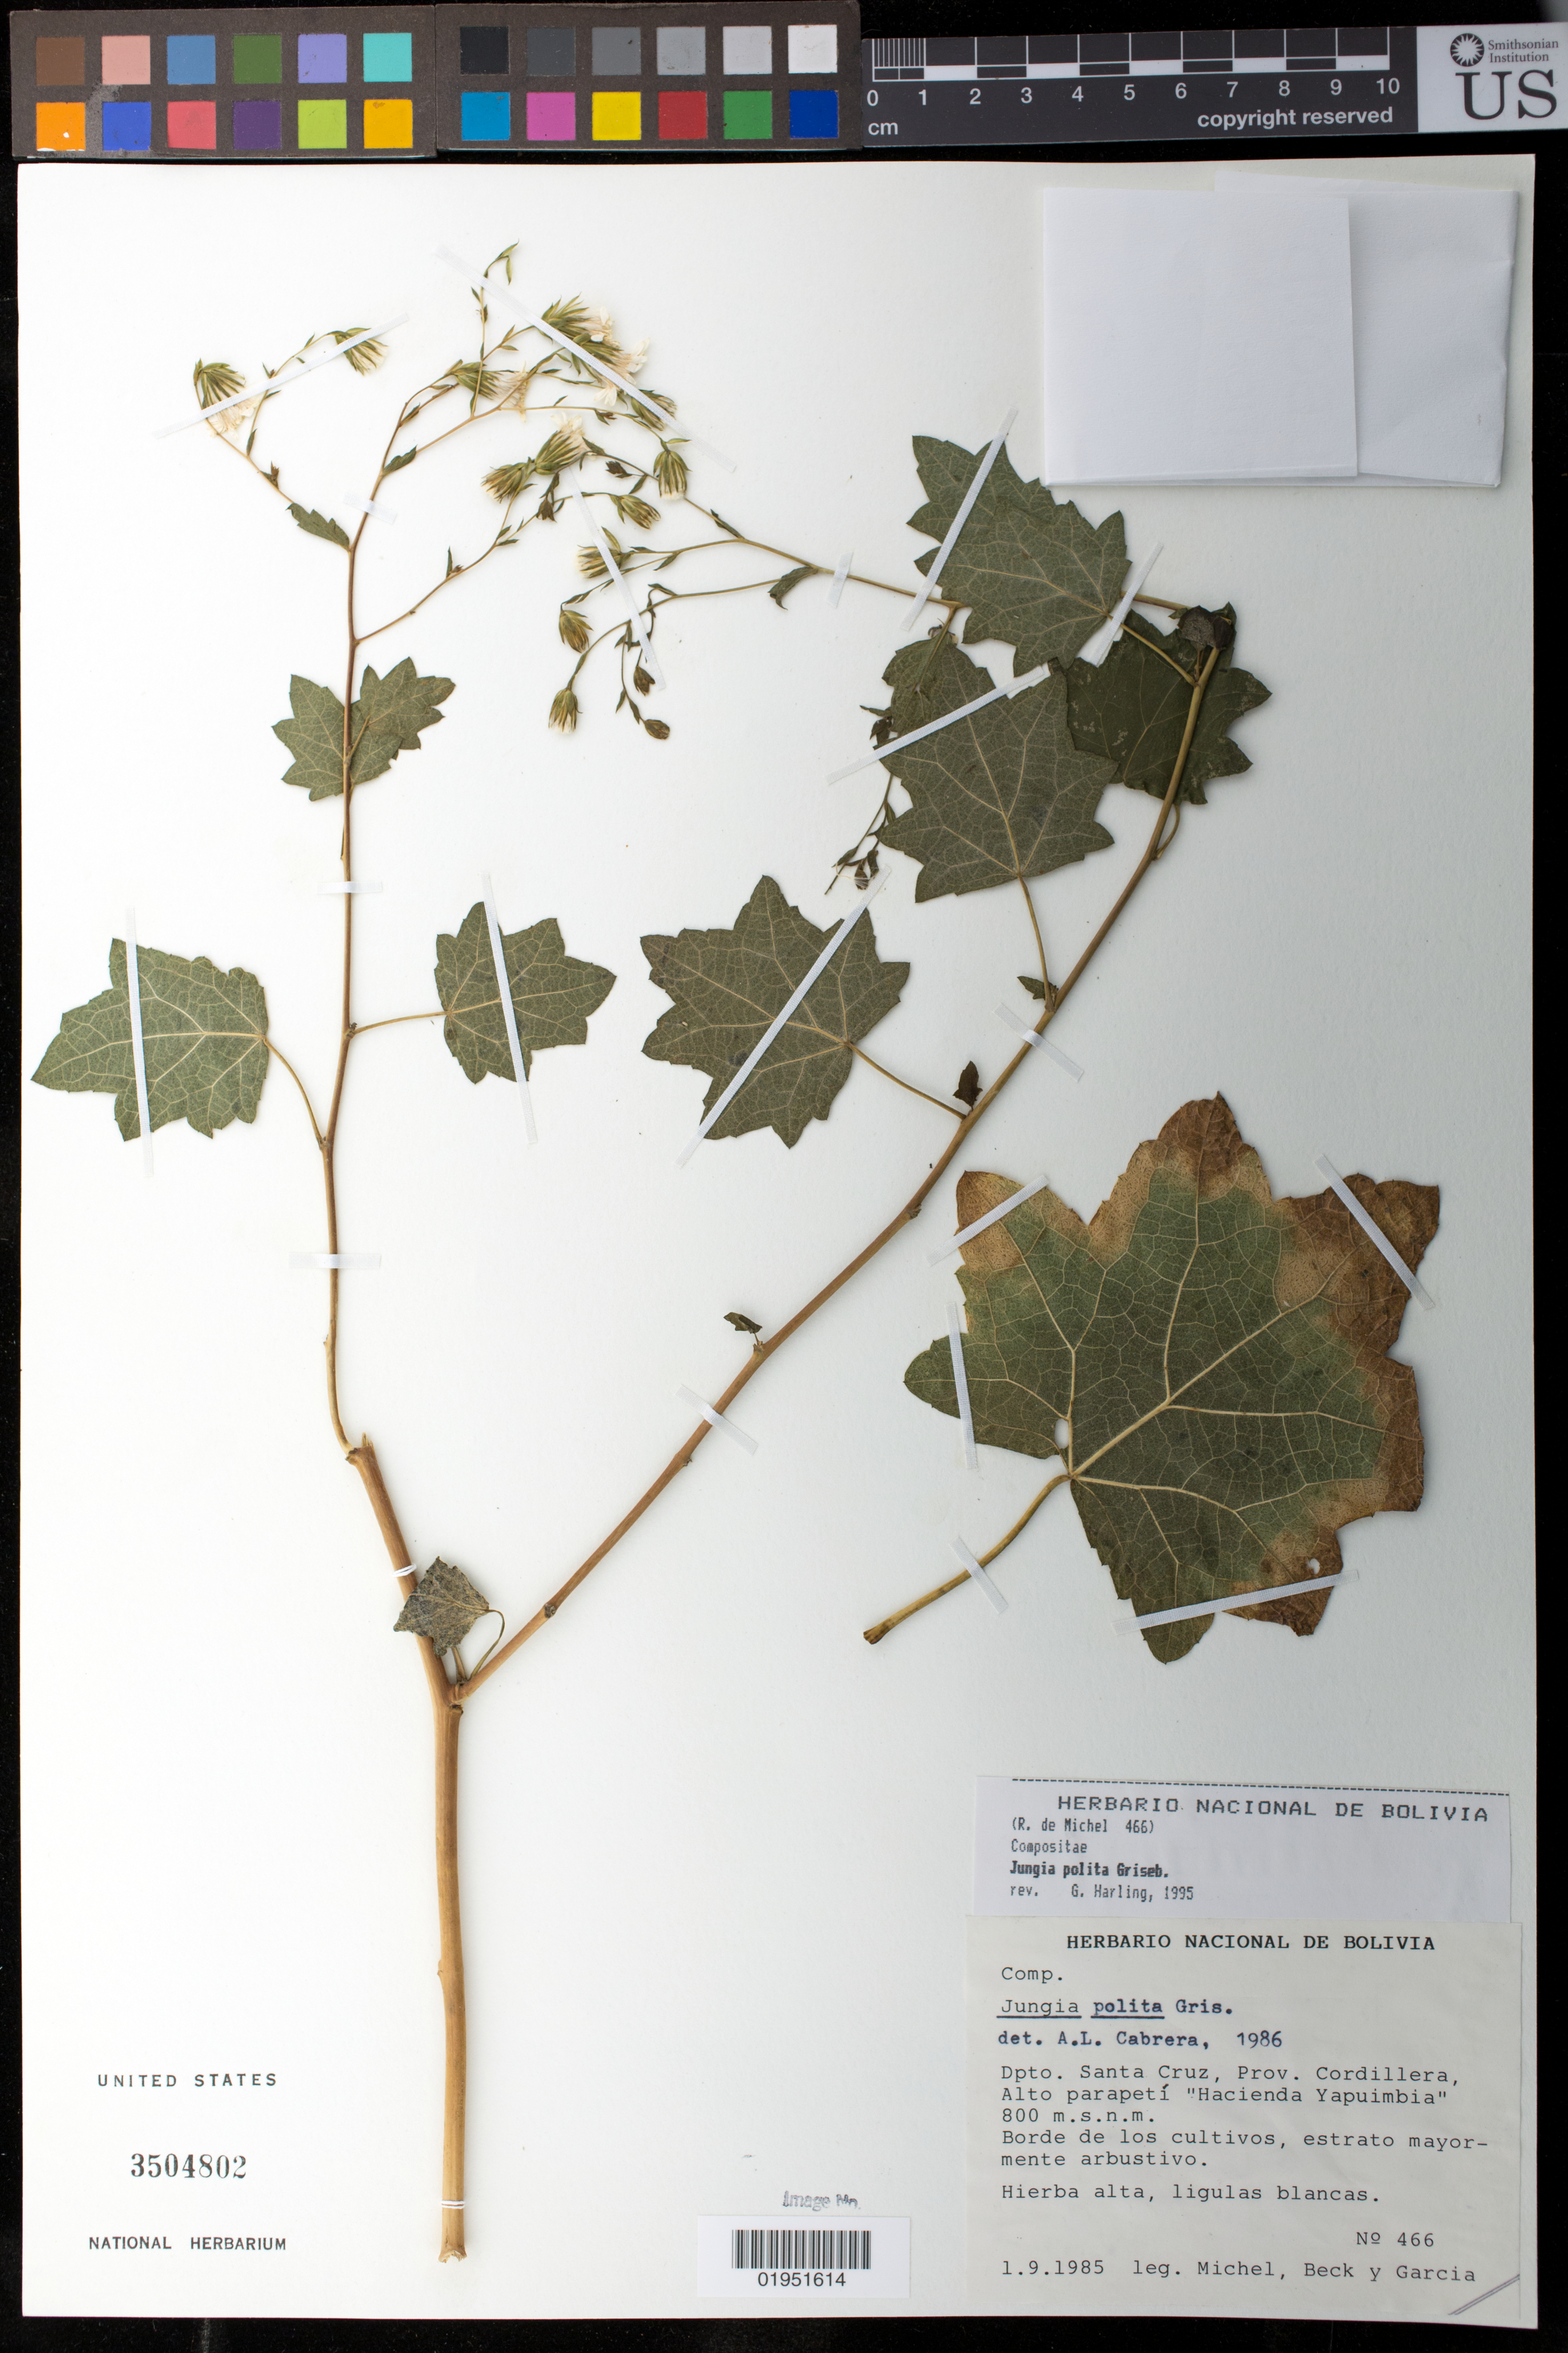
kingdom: Plantae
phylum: Tracheophyta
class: Magnoliopsida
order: Asterales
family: Asteraceae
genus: Jungia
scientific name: Jungia polita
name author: Griseb.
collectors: -. Michel, -- Beck & H. Garcia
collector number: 466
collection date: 1985-09-01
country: Bolivia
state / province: Santa Cruz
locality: Prov. Cordillera, Alto parapeti "Hacienda Yapuimbia", Borde de los cultivos, estrato mayormente arbustivo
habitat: Dorde de los cultivos, estrato mayormente arbustivo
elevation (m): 800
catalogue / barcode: US 3504802